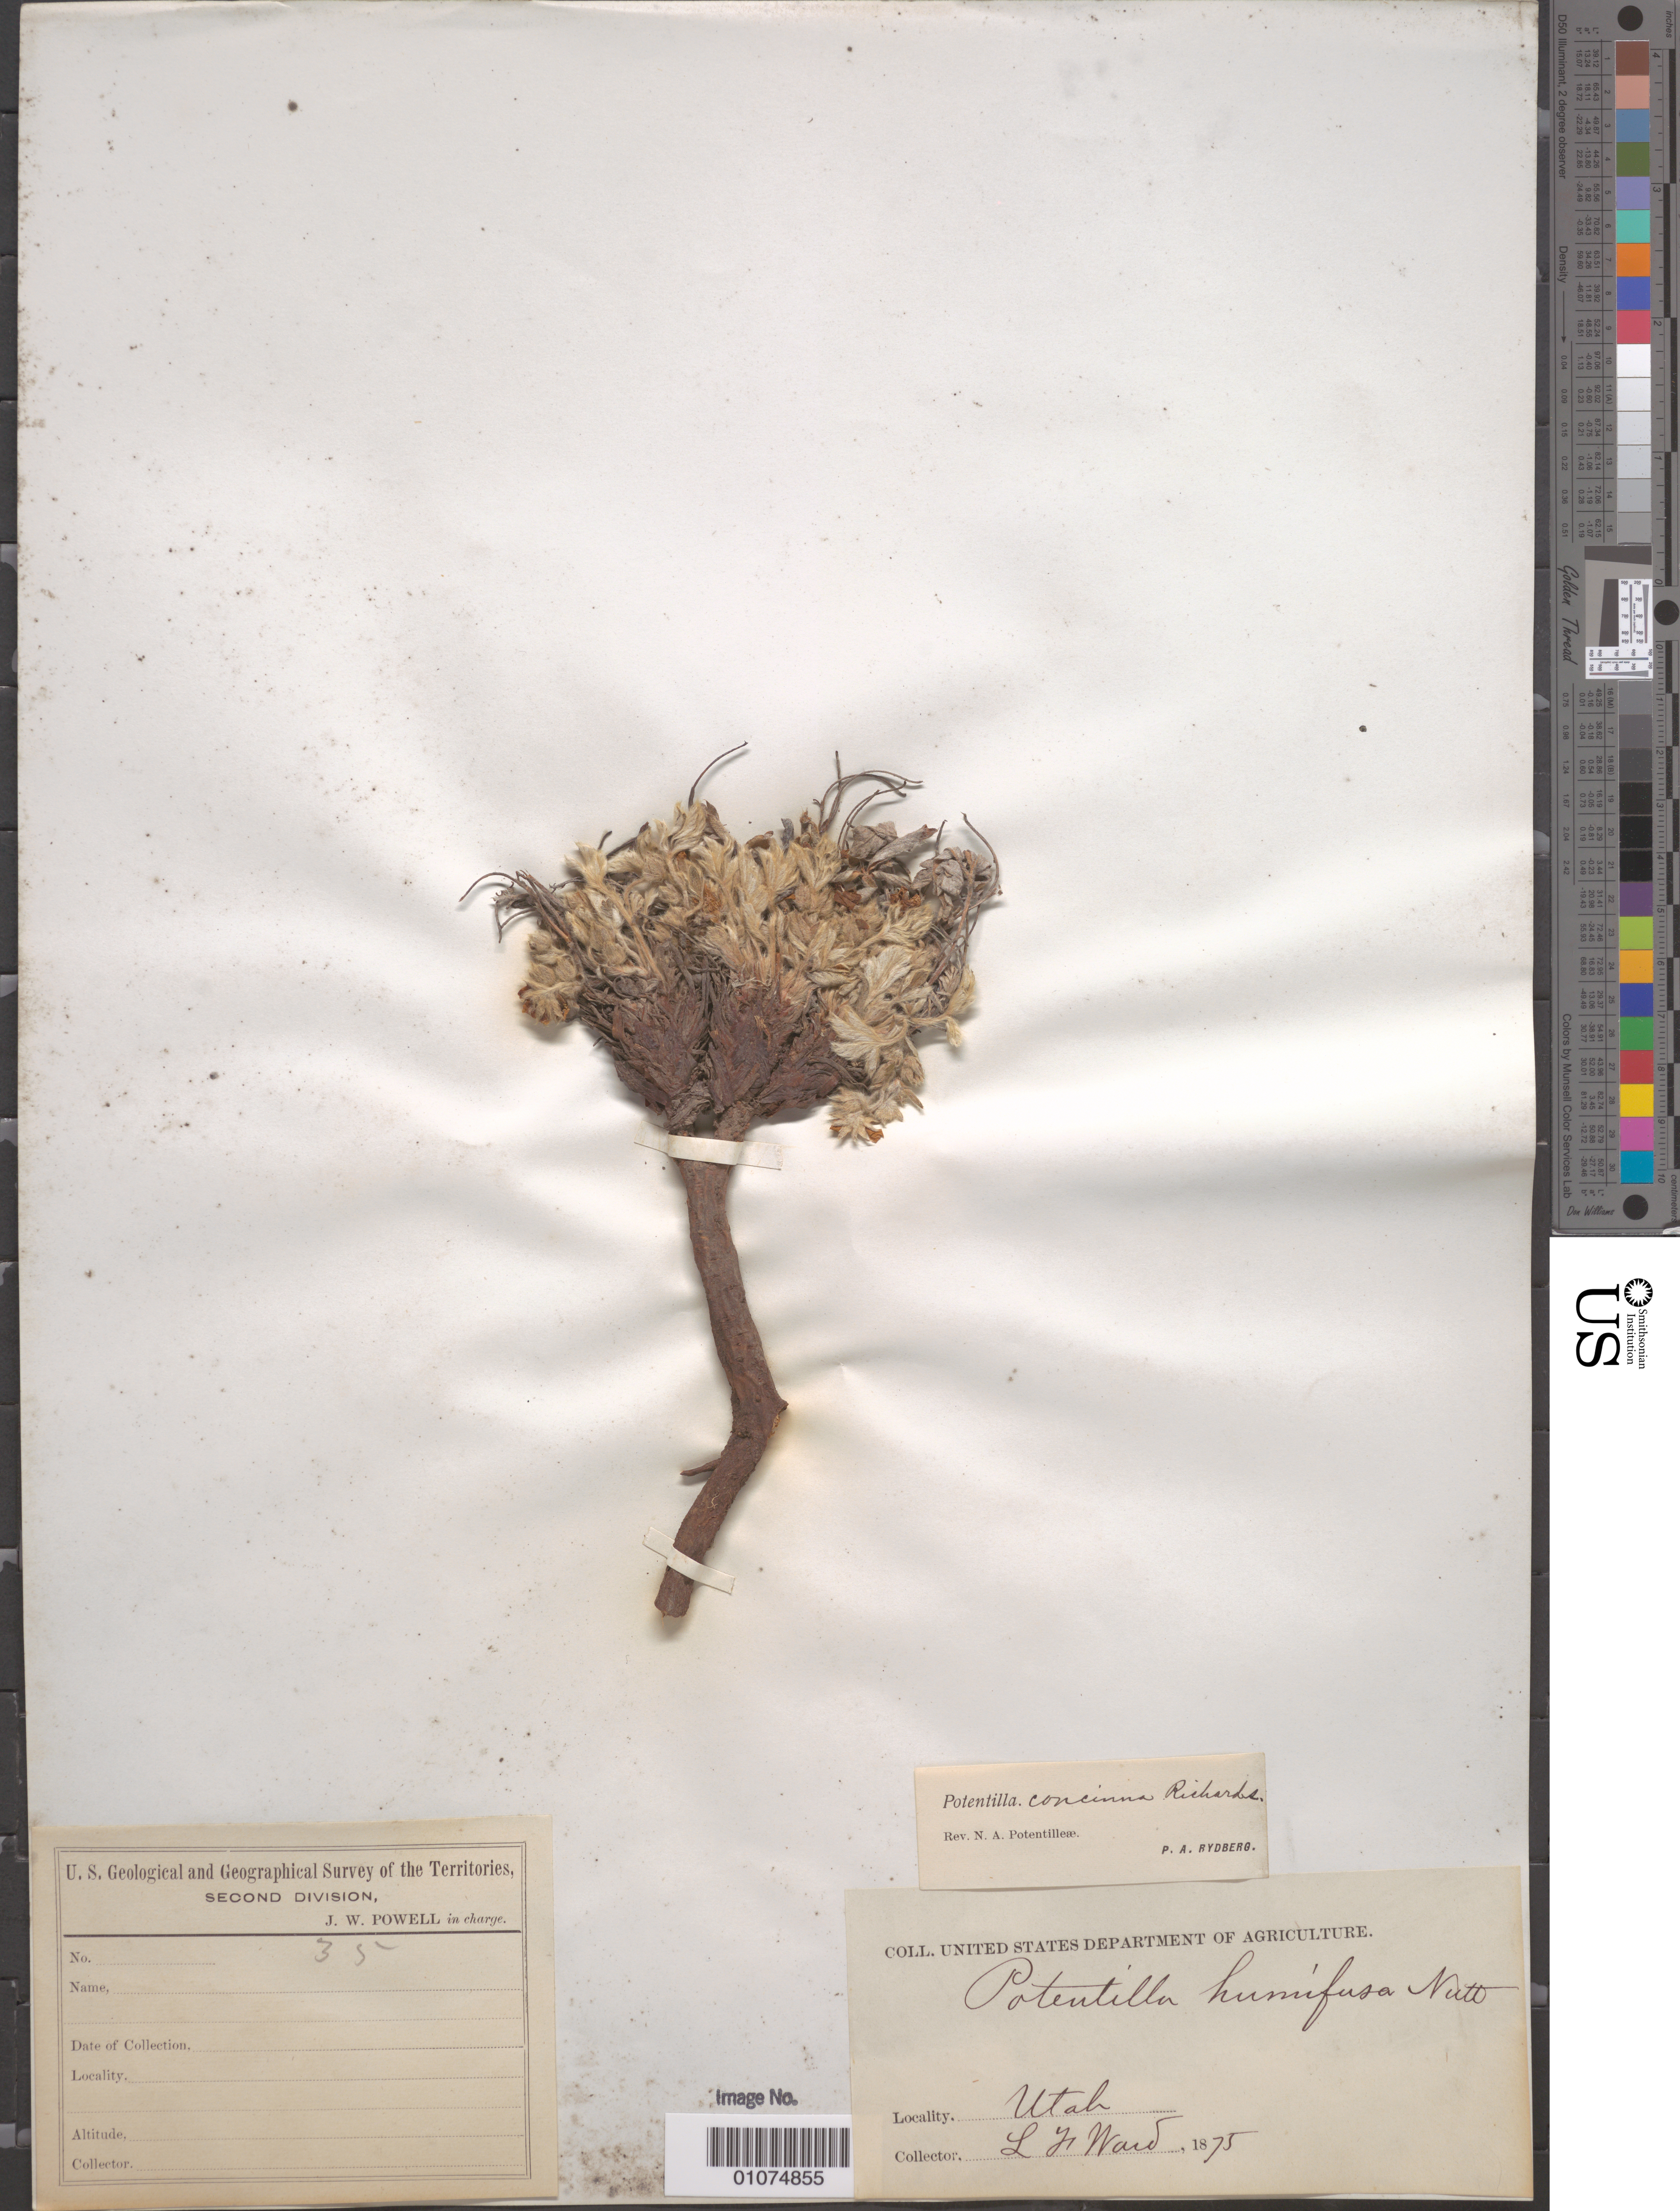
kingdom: Plantae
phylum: Tracheophyta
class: Magnoliopsida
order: Rosales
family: Rosaceae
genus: Potentilla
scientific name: Potentilla concinna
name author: Richardson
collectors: L. F. Ward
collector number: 35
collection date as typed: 1875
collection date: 1875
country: United States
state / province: Utah